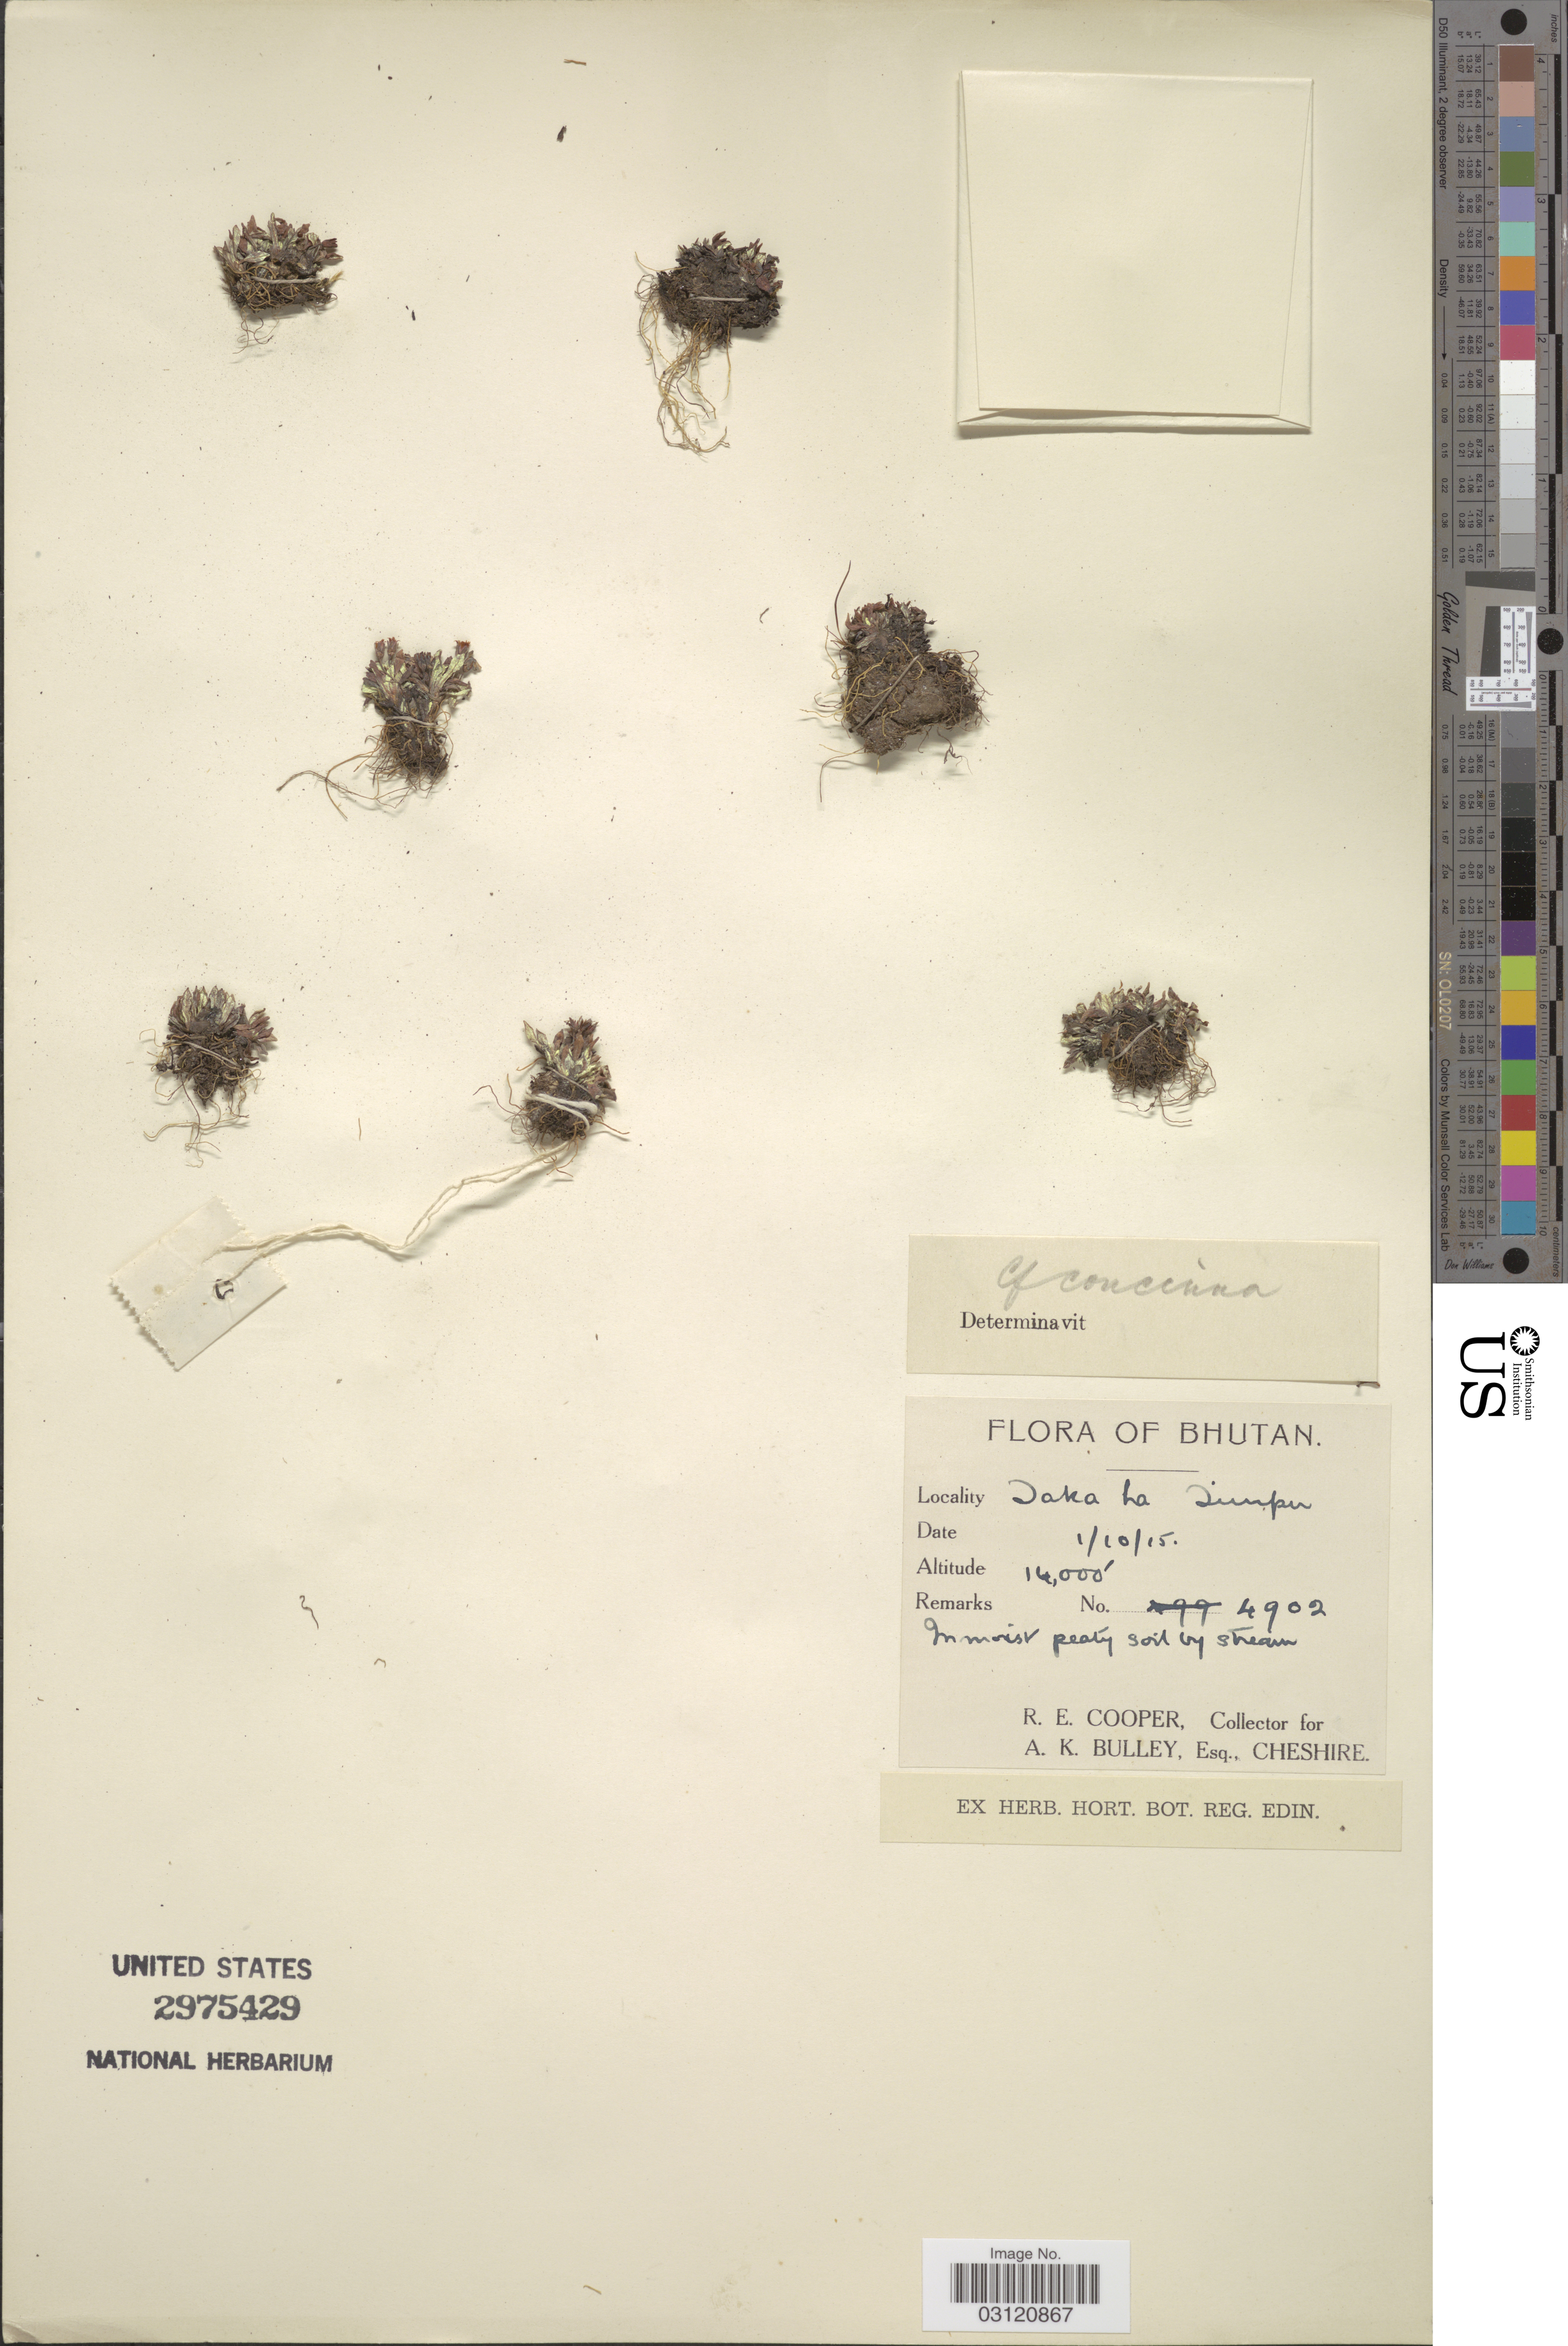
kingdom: Plantae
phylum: Tracheophyta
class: Magnoliopsida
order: Ericales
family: Primulaceae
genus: Primula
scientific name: Primula concinna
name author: Watt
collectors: R. E. Cooper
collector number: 4902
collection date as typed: Transcribed d/m/y: 1/10/15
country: Bhutan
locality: Jaka La Timpu.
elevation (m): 4267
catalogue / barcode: US 2975429